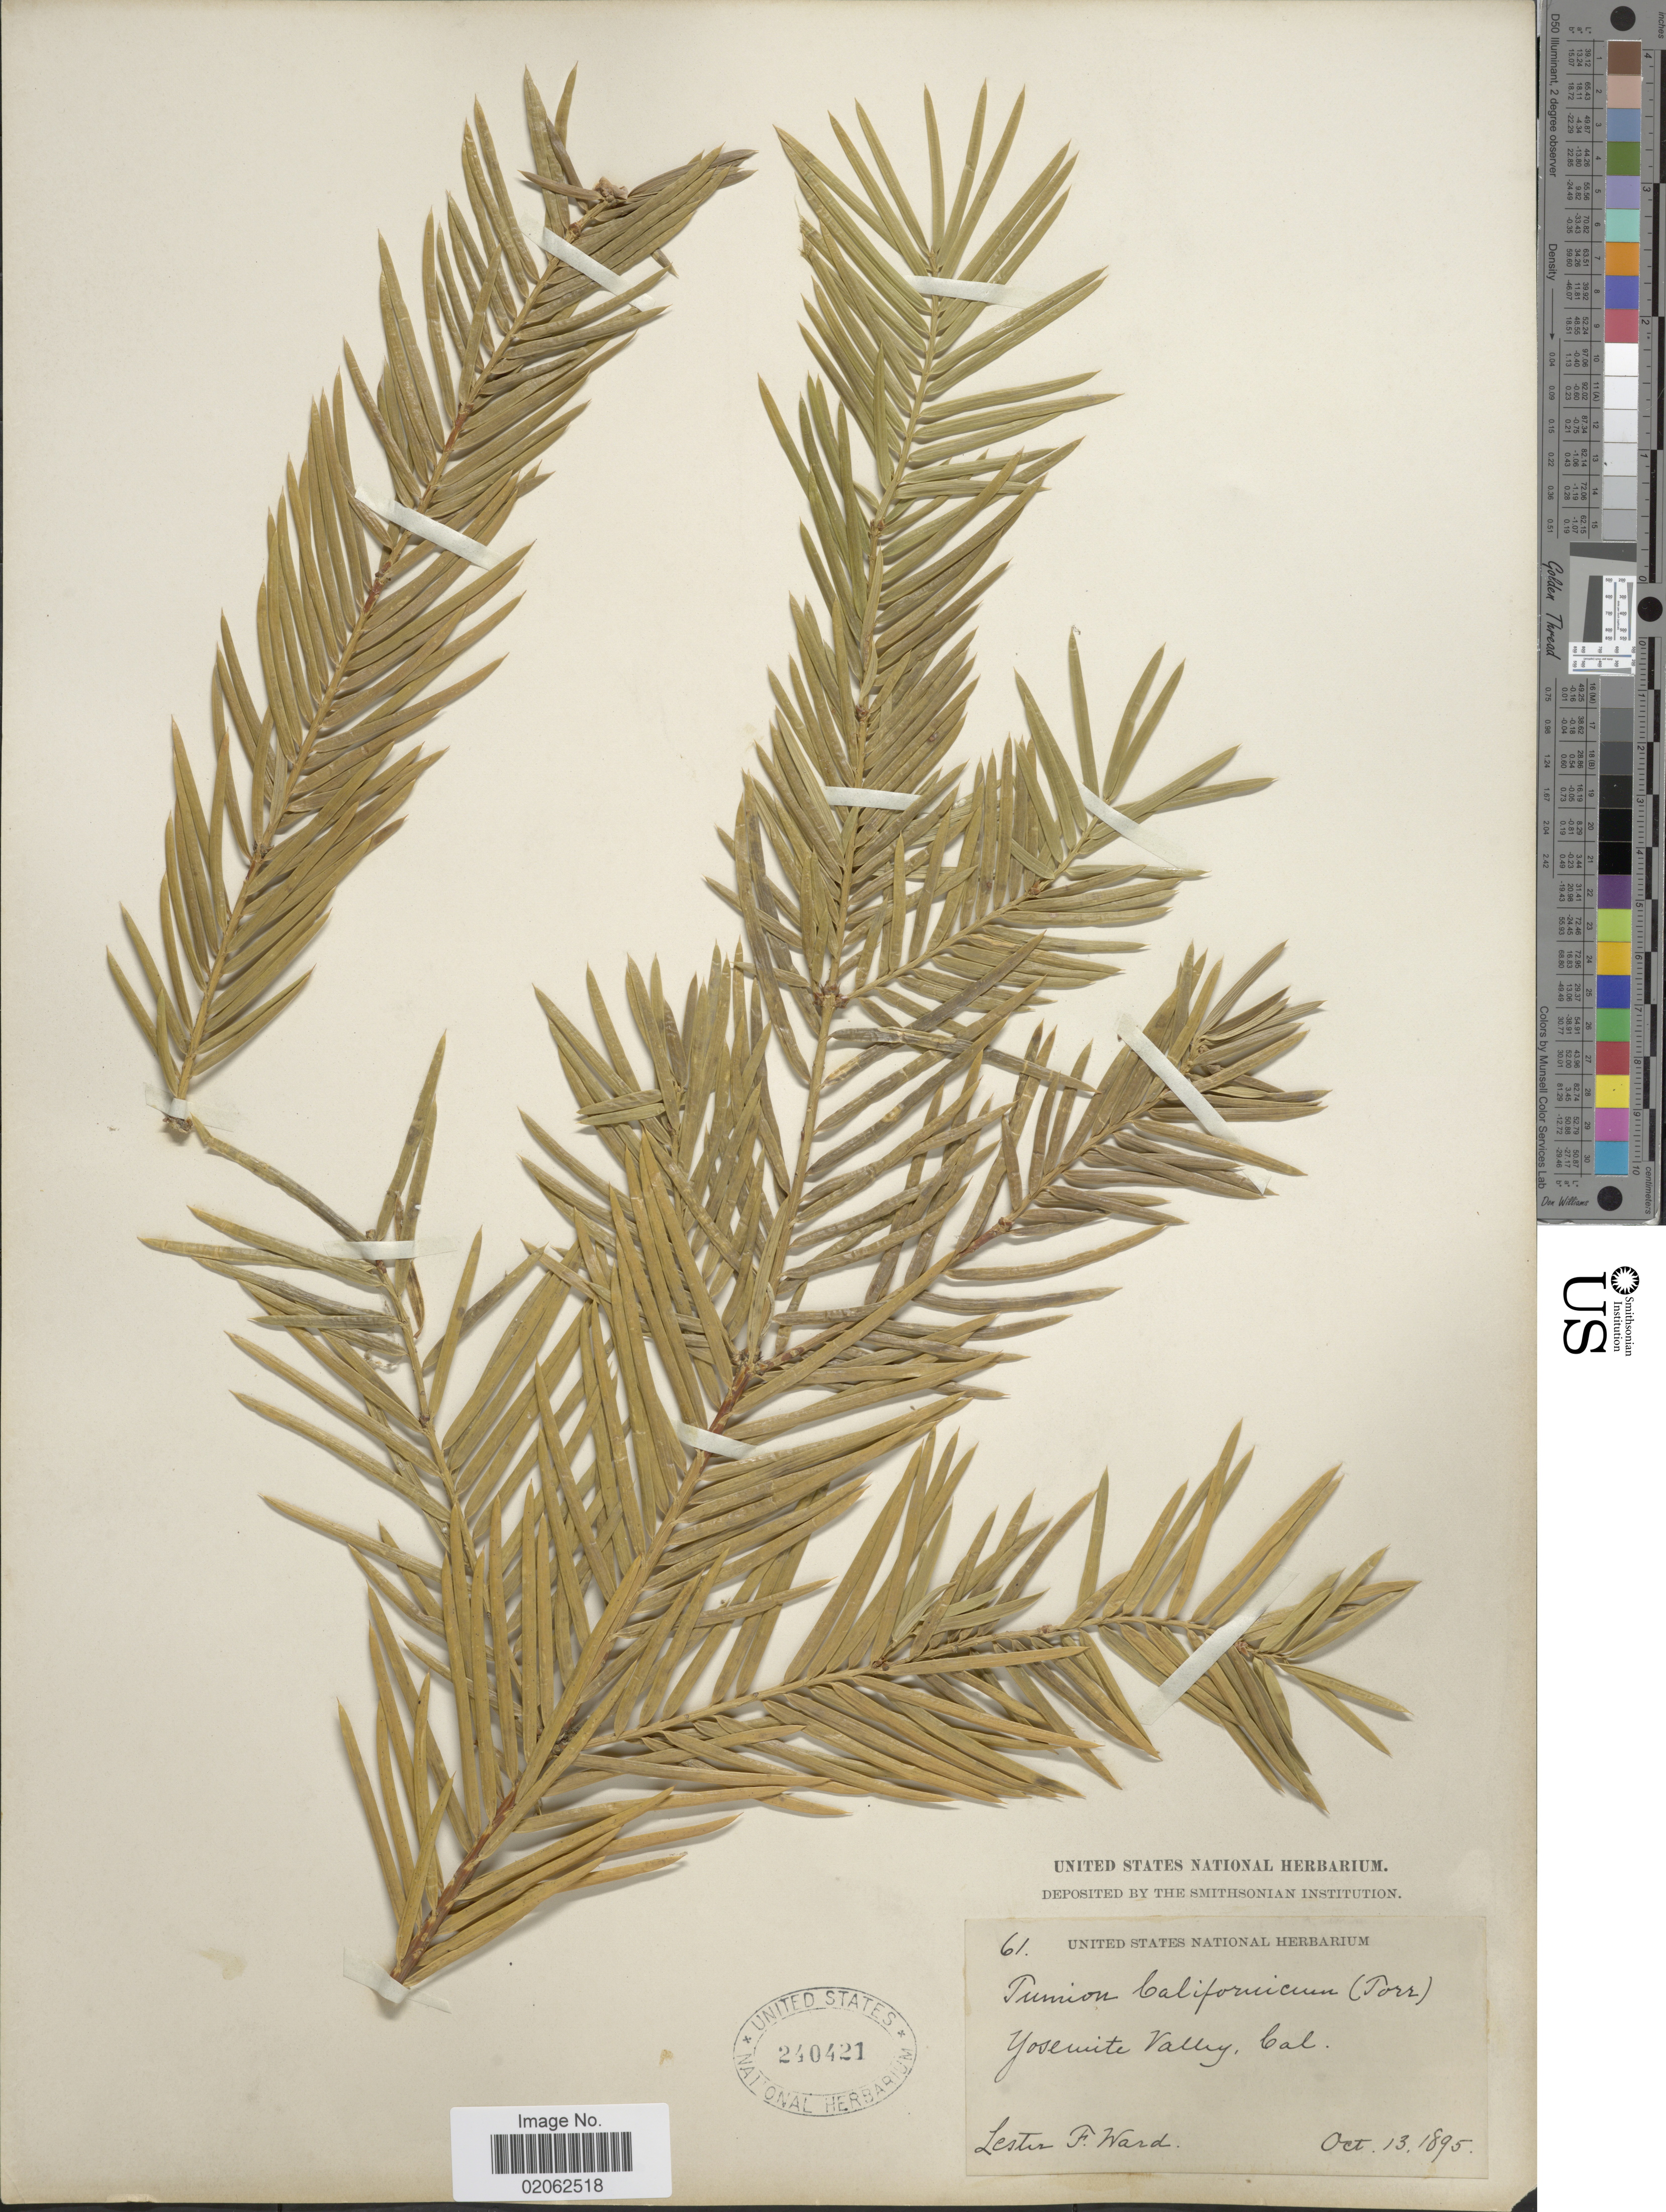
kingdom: Plantae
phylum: Tracheophyta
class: Pinopsida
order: Pinales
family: Taxaceae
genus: Torreya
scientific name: Torreya californica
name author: Torr.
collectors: L. F. Ward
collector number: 61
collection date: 1895-10-13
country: United States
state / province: California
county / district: Mariposa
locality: Yosemite Valley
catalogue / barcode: US 240421